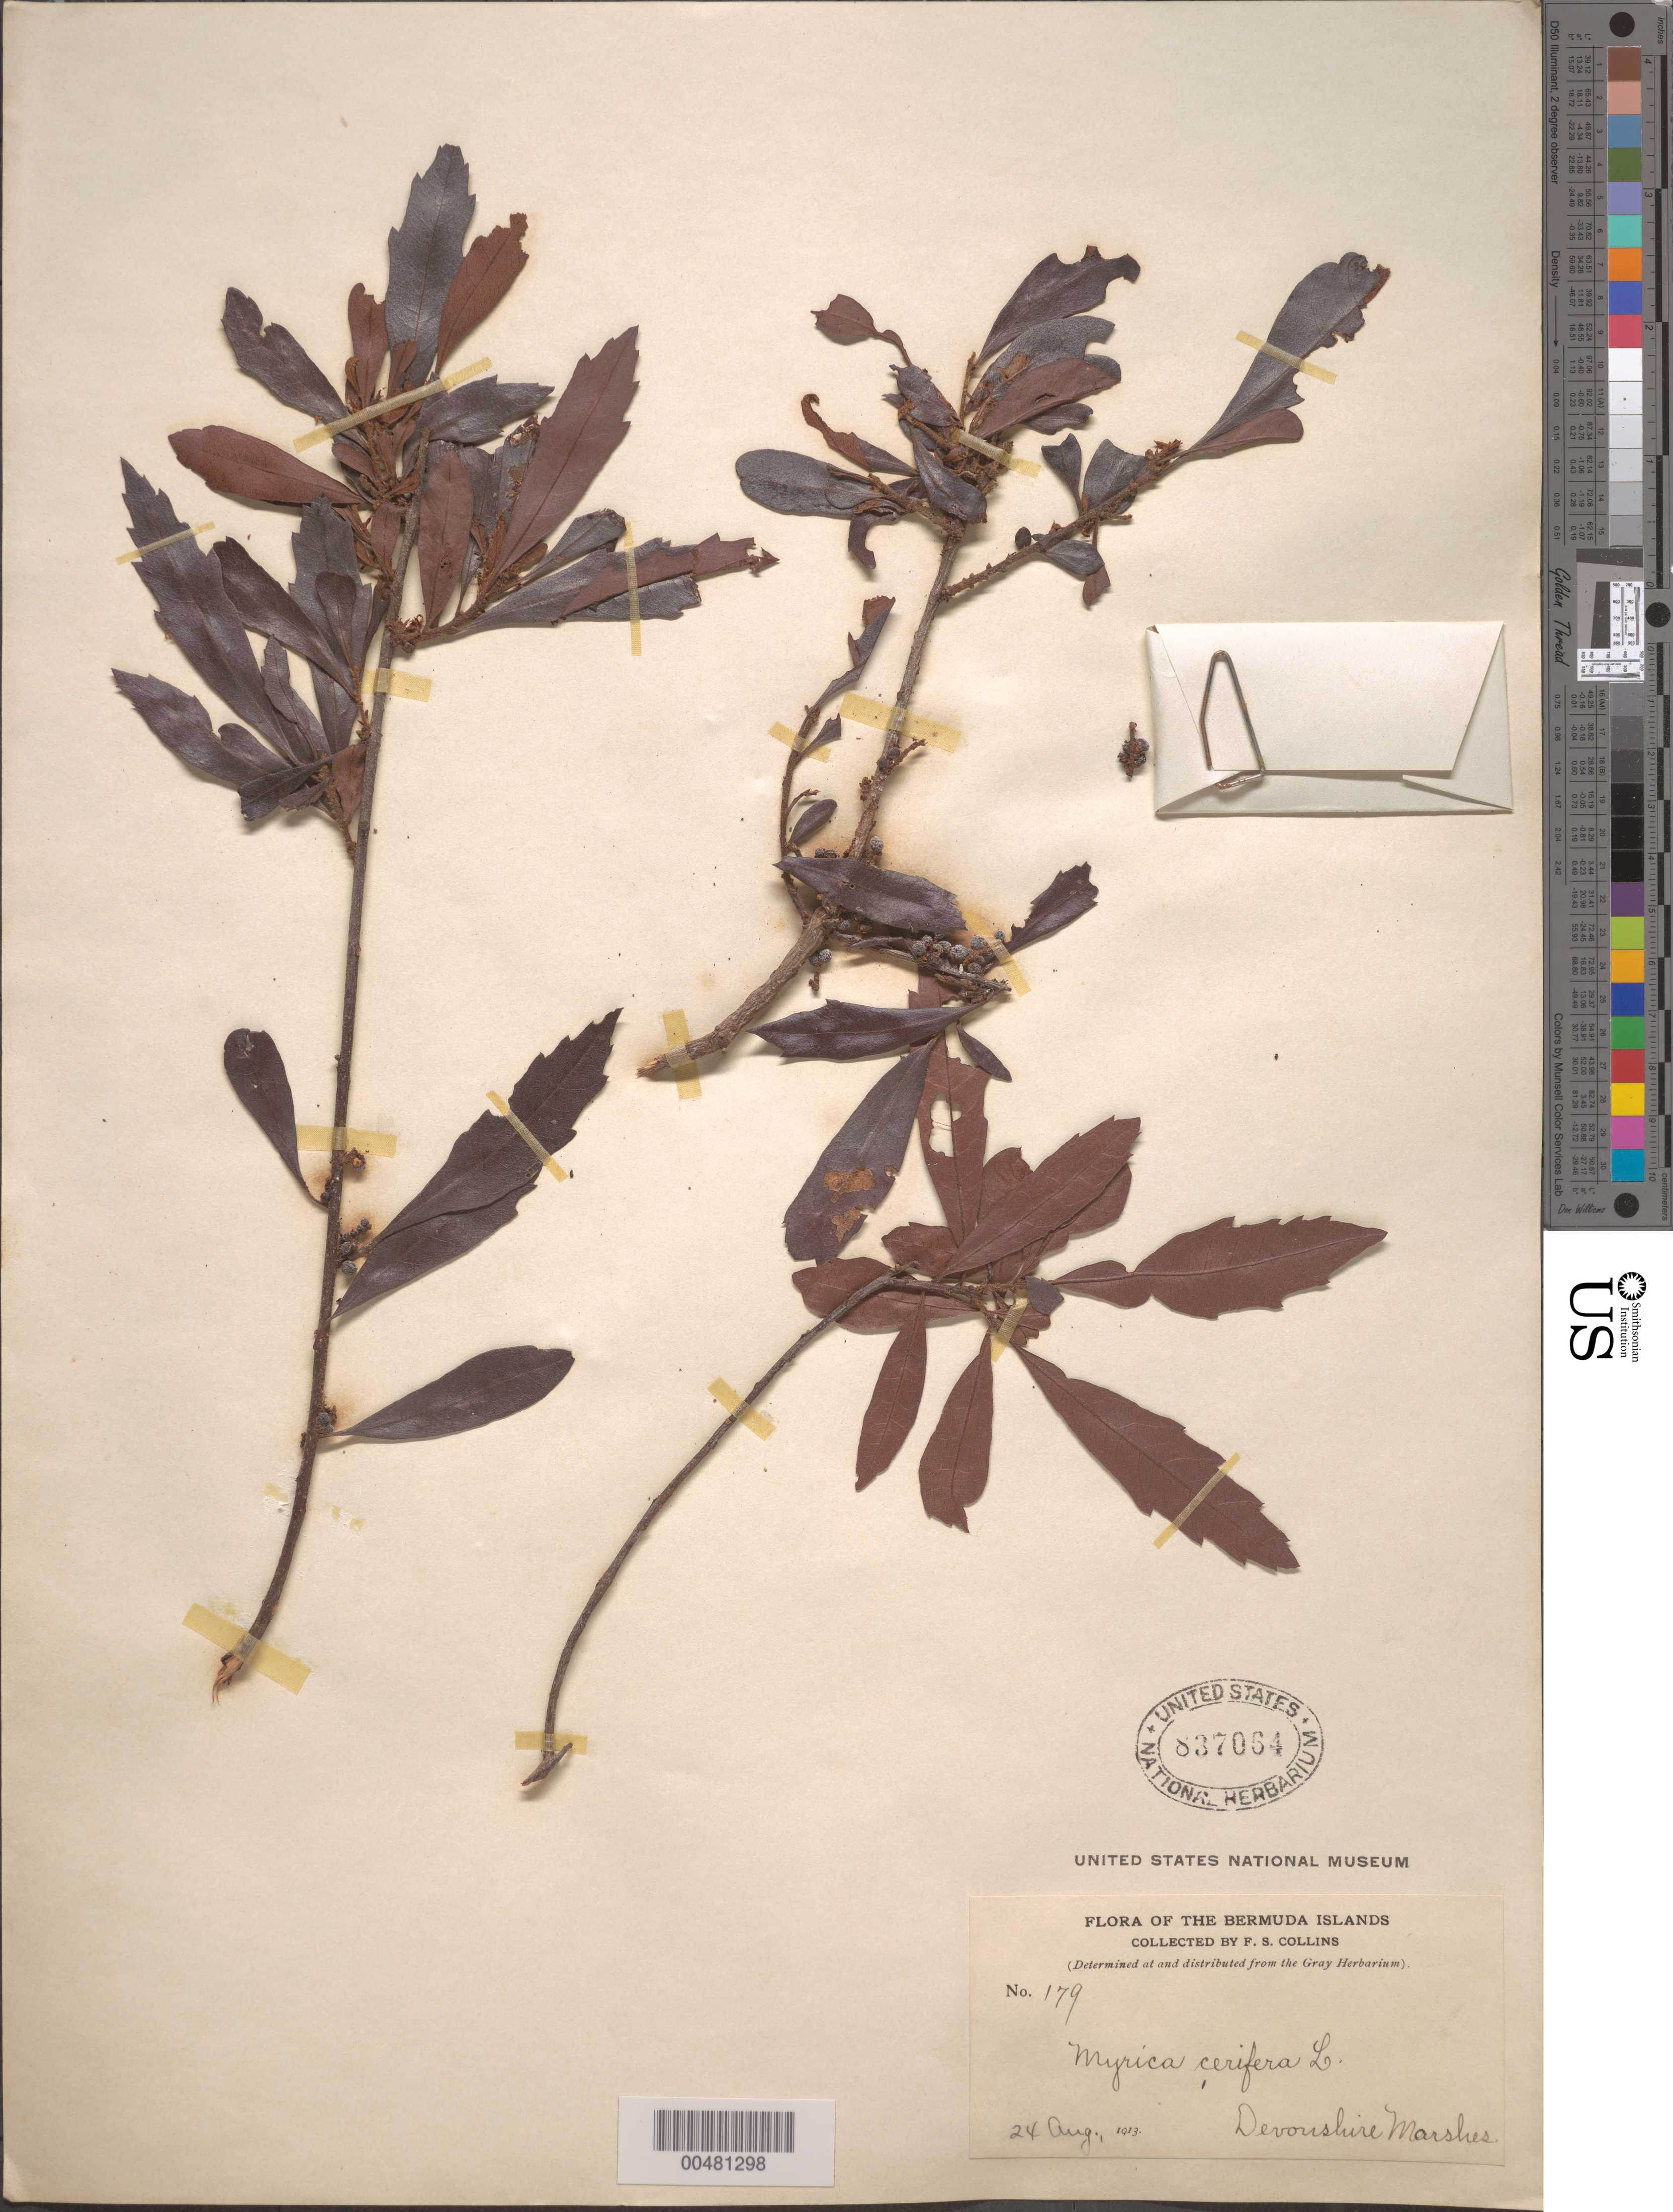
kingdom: Plantae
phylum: Tracheophyta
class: Magnoliopsida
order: Fagales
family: Myricaceae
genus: Morella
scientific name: Morella cerifera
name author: (L.) Small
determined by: Strong, M. T., (US), Smithsonian Institution - National Museum of Natural History (UNITED STATES)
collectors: F. Collins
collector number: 179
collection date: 1913-08-24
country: Bermuda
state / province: Devonshire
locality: Devonshire Marshes.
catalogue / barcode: US 837064